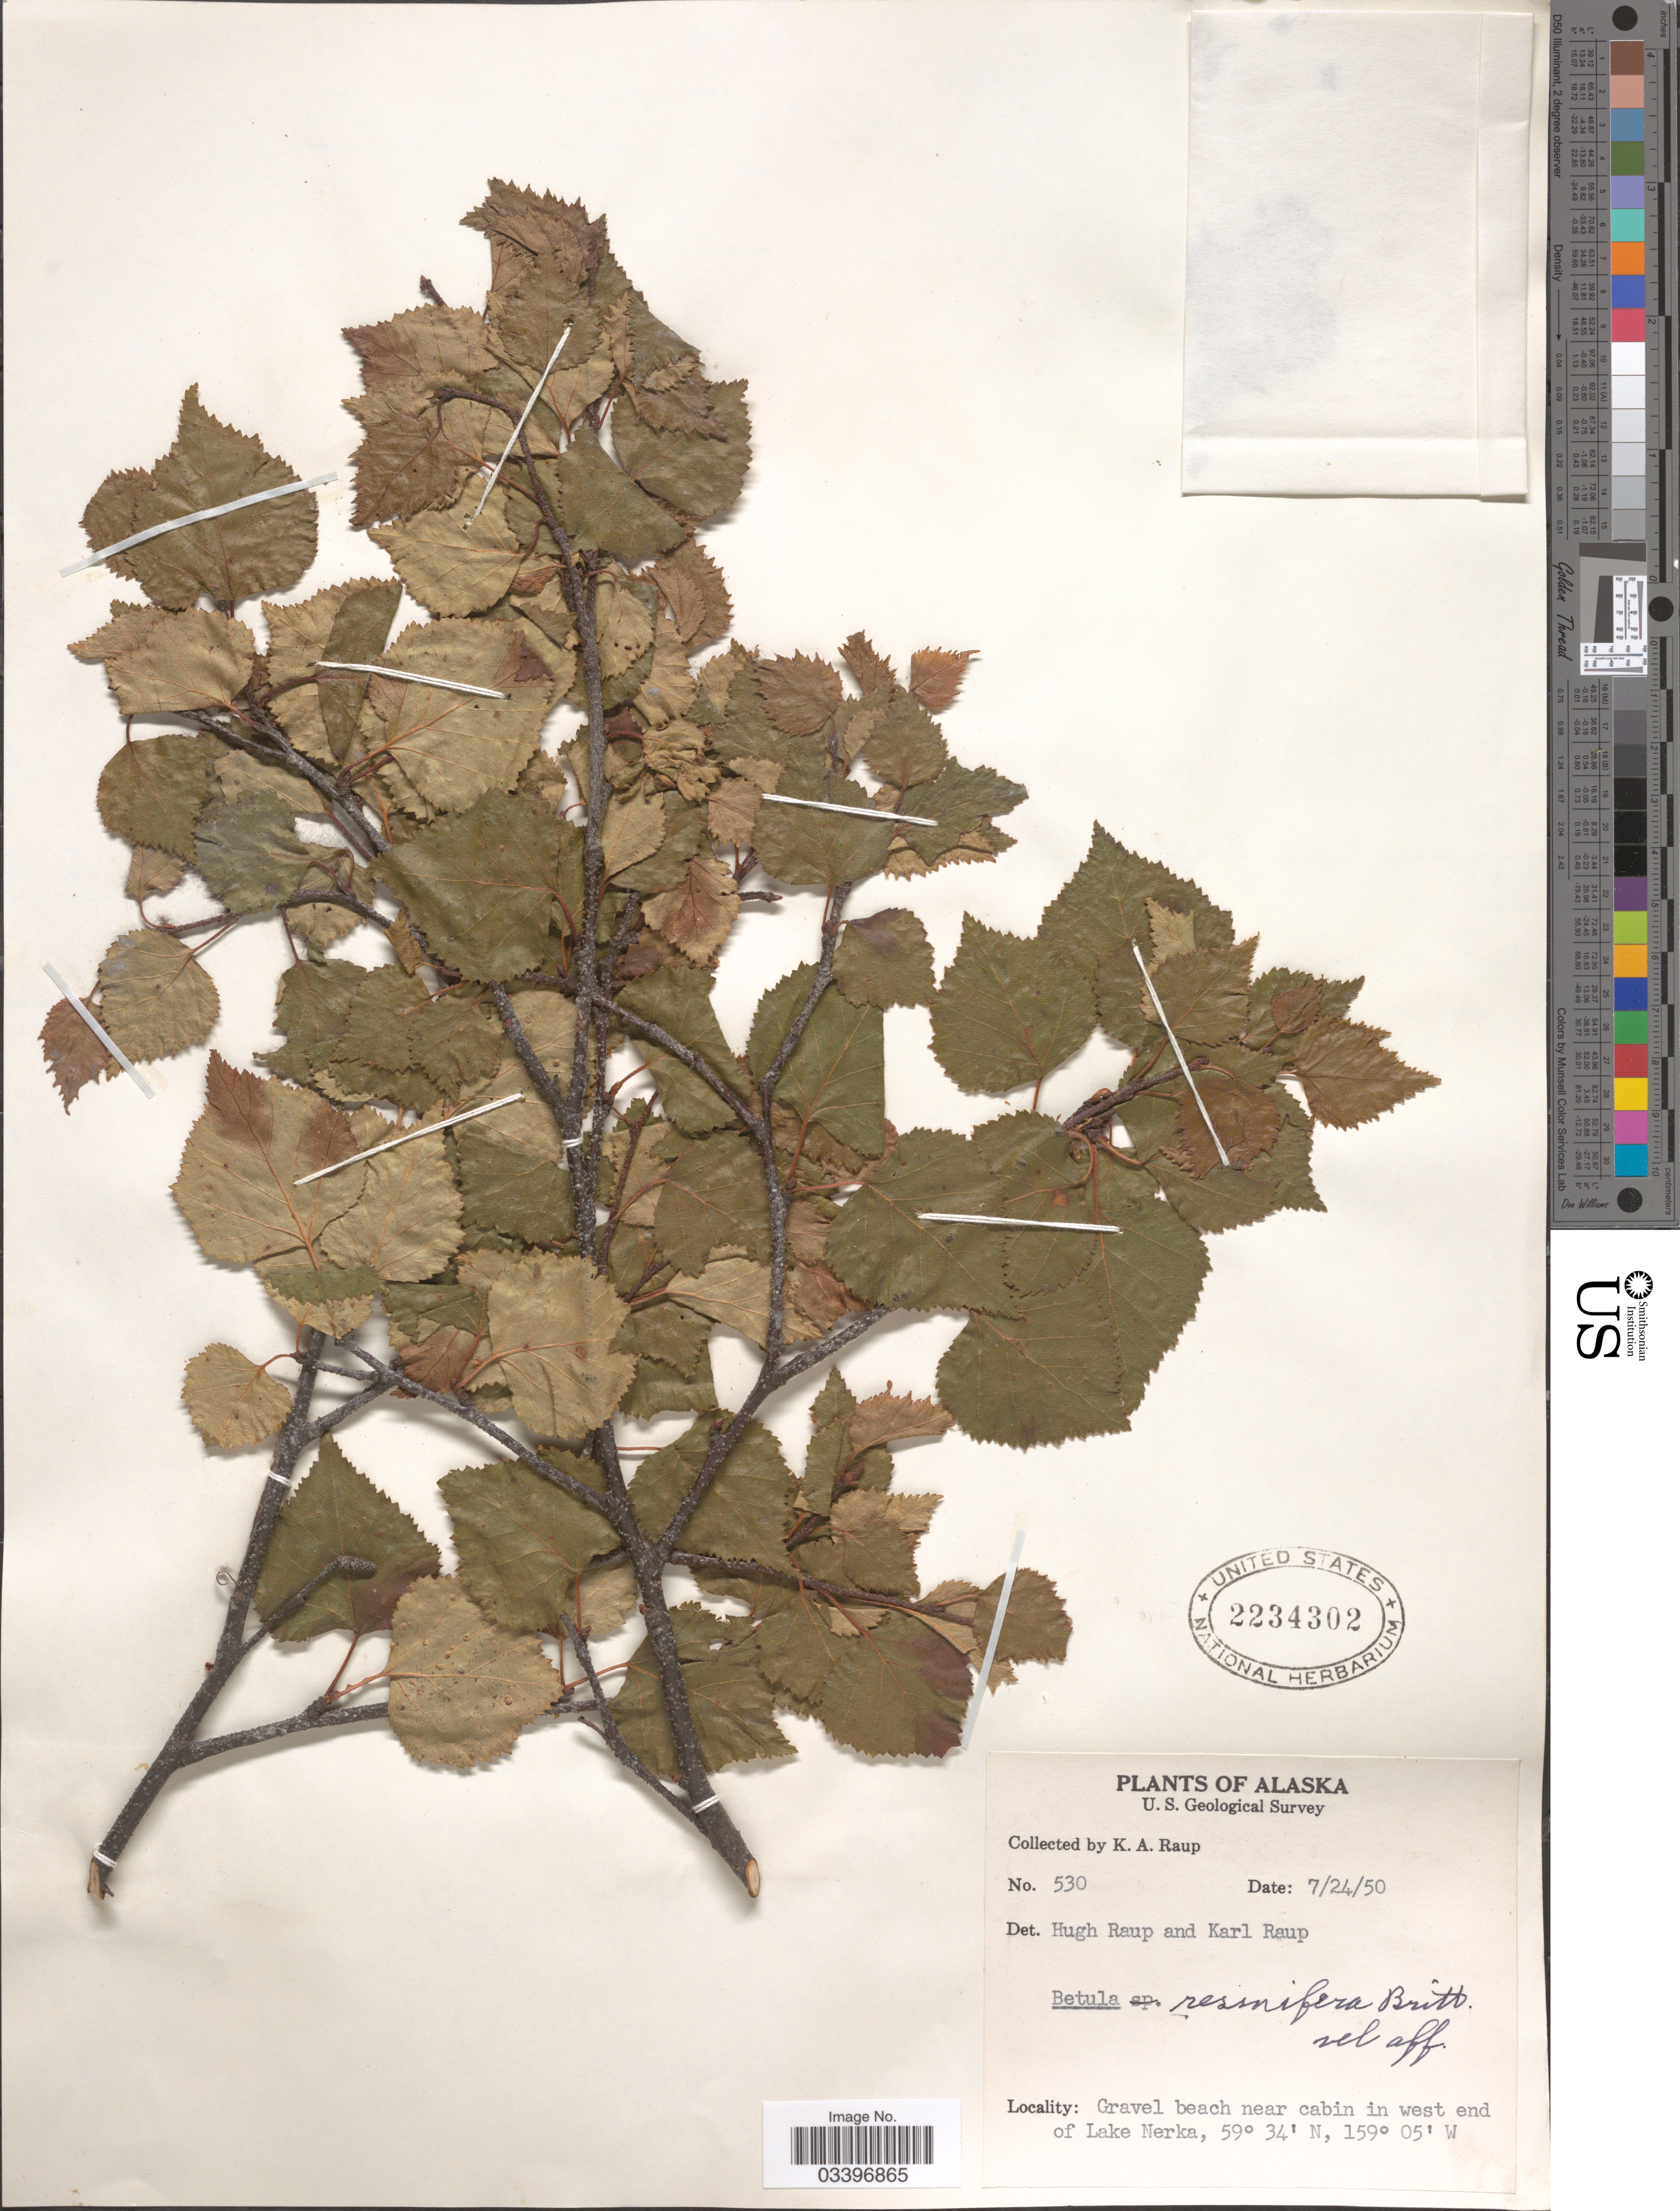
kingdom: Plantae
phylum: Tracheophyta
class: Magnoliopsida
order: Fagales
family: Betulaceae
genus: Betula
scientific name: Betula resinifera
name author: Britton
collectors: K. Raup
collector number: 530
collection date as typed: Transcribed d/m/y: 24/7/50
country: United States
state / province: Alaska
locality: Gravel beach near cabin in west end of Lake Nerka.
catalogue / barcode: US 2234302